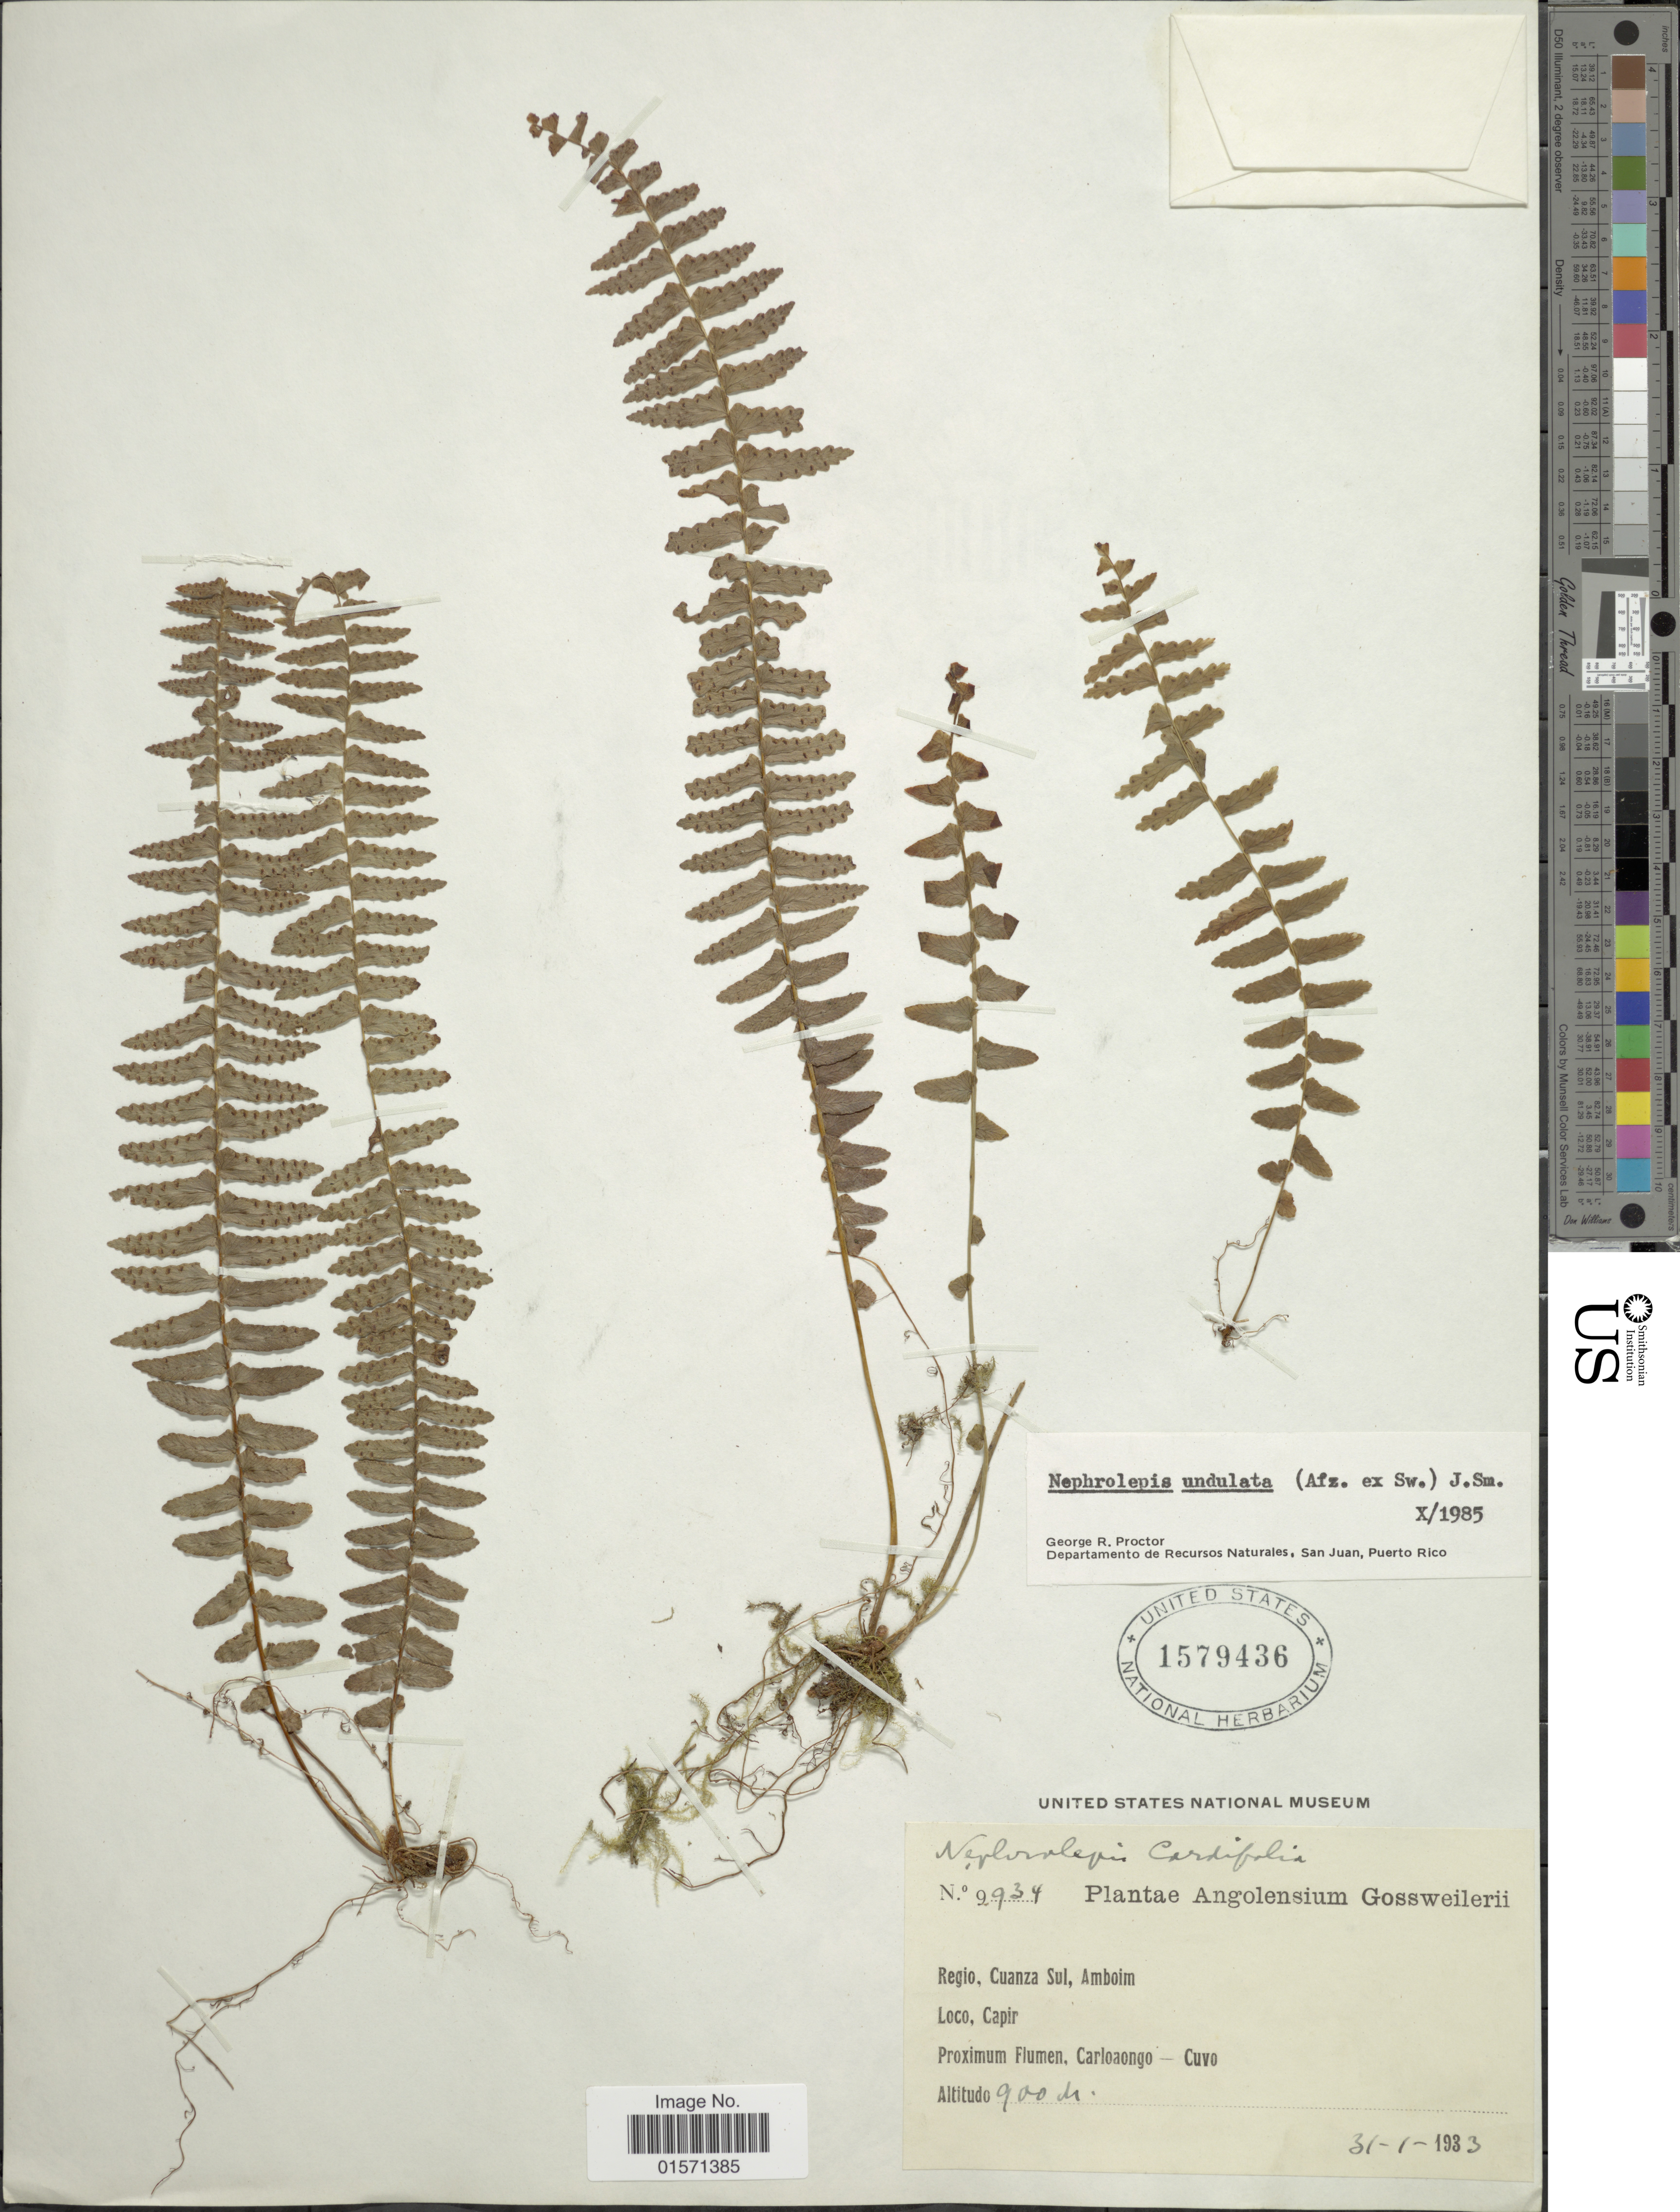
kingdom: Plantae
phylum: Tracheophyta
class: Polypodiopsida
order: Polypodiales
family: Nephrolepidaceae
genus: Nephrolepis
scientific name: Nephrolepis undulata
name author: J. Sm.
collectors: -. Gossweiler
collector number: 9934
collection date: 1933-01-31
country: Angola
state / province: Cuanza Sul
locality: Regio, Cuanza Sul, Amboim. Loco Capir.Proximum Flumen, carloango, Cuvo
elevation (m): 900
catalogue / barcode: US 1579436